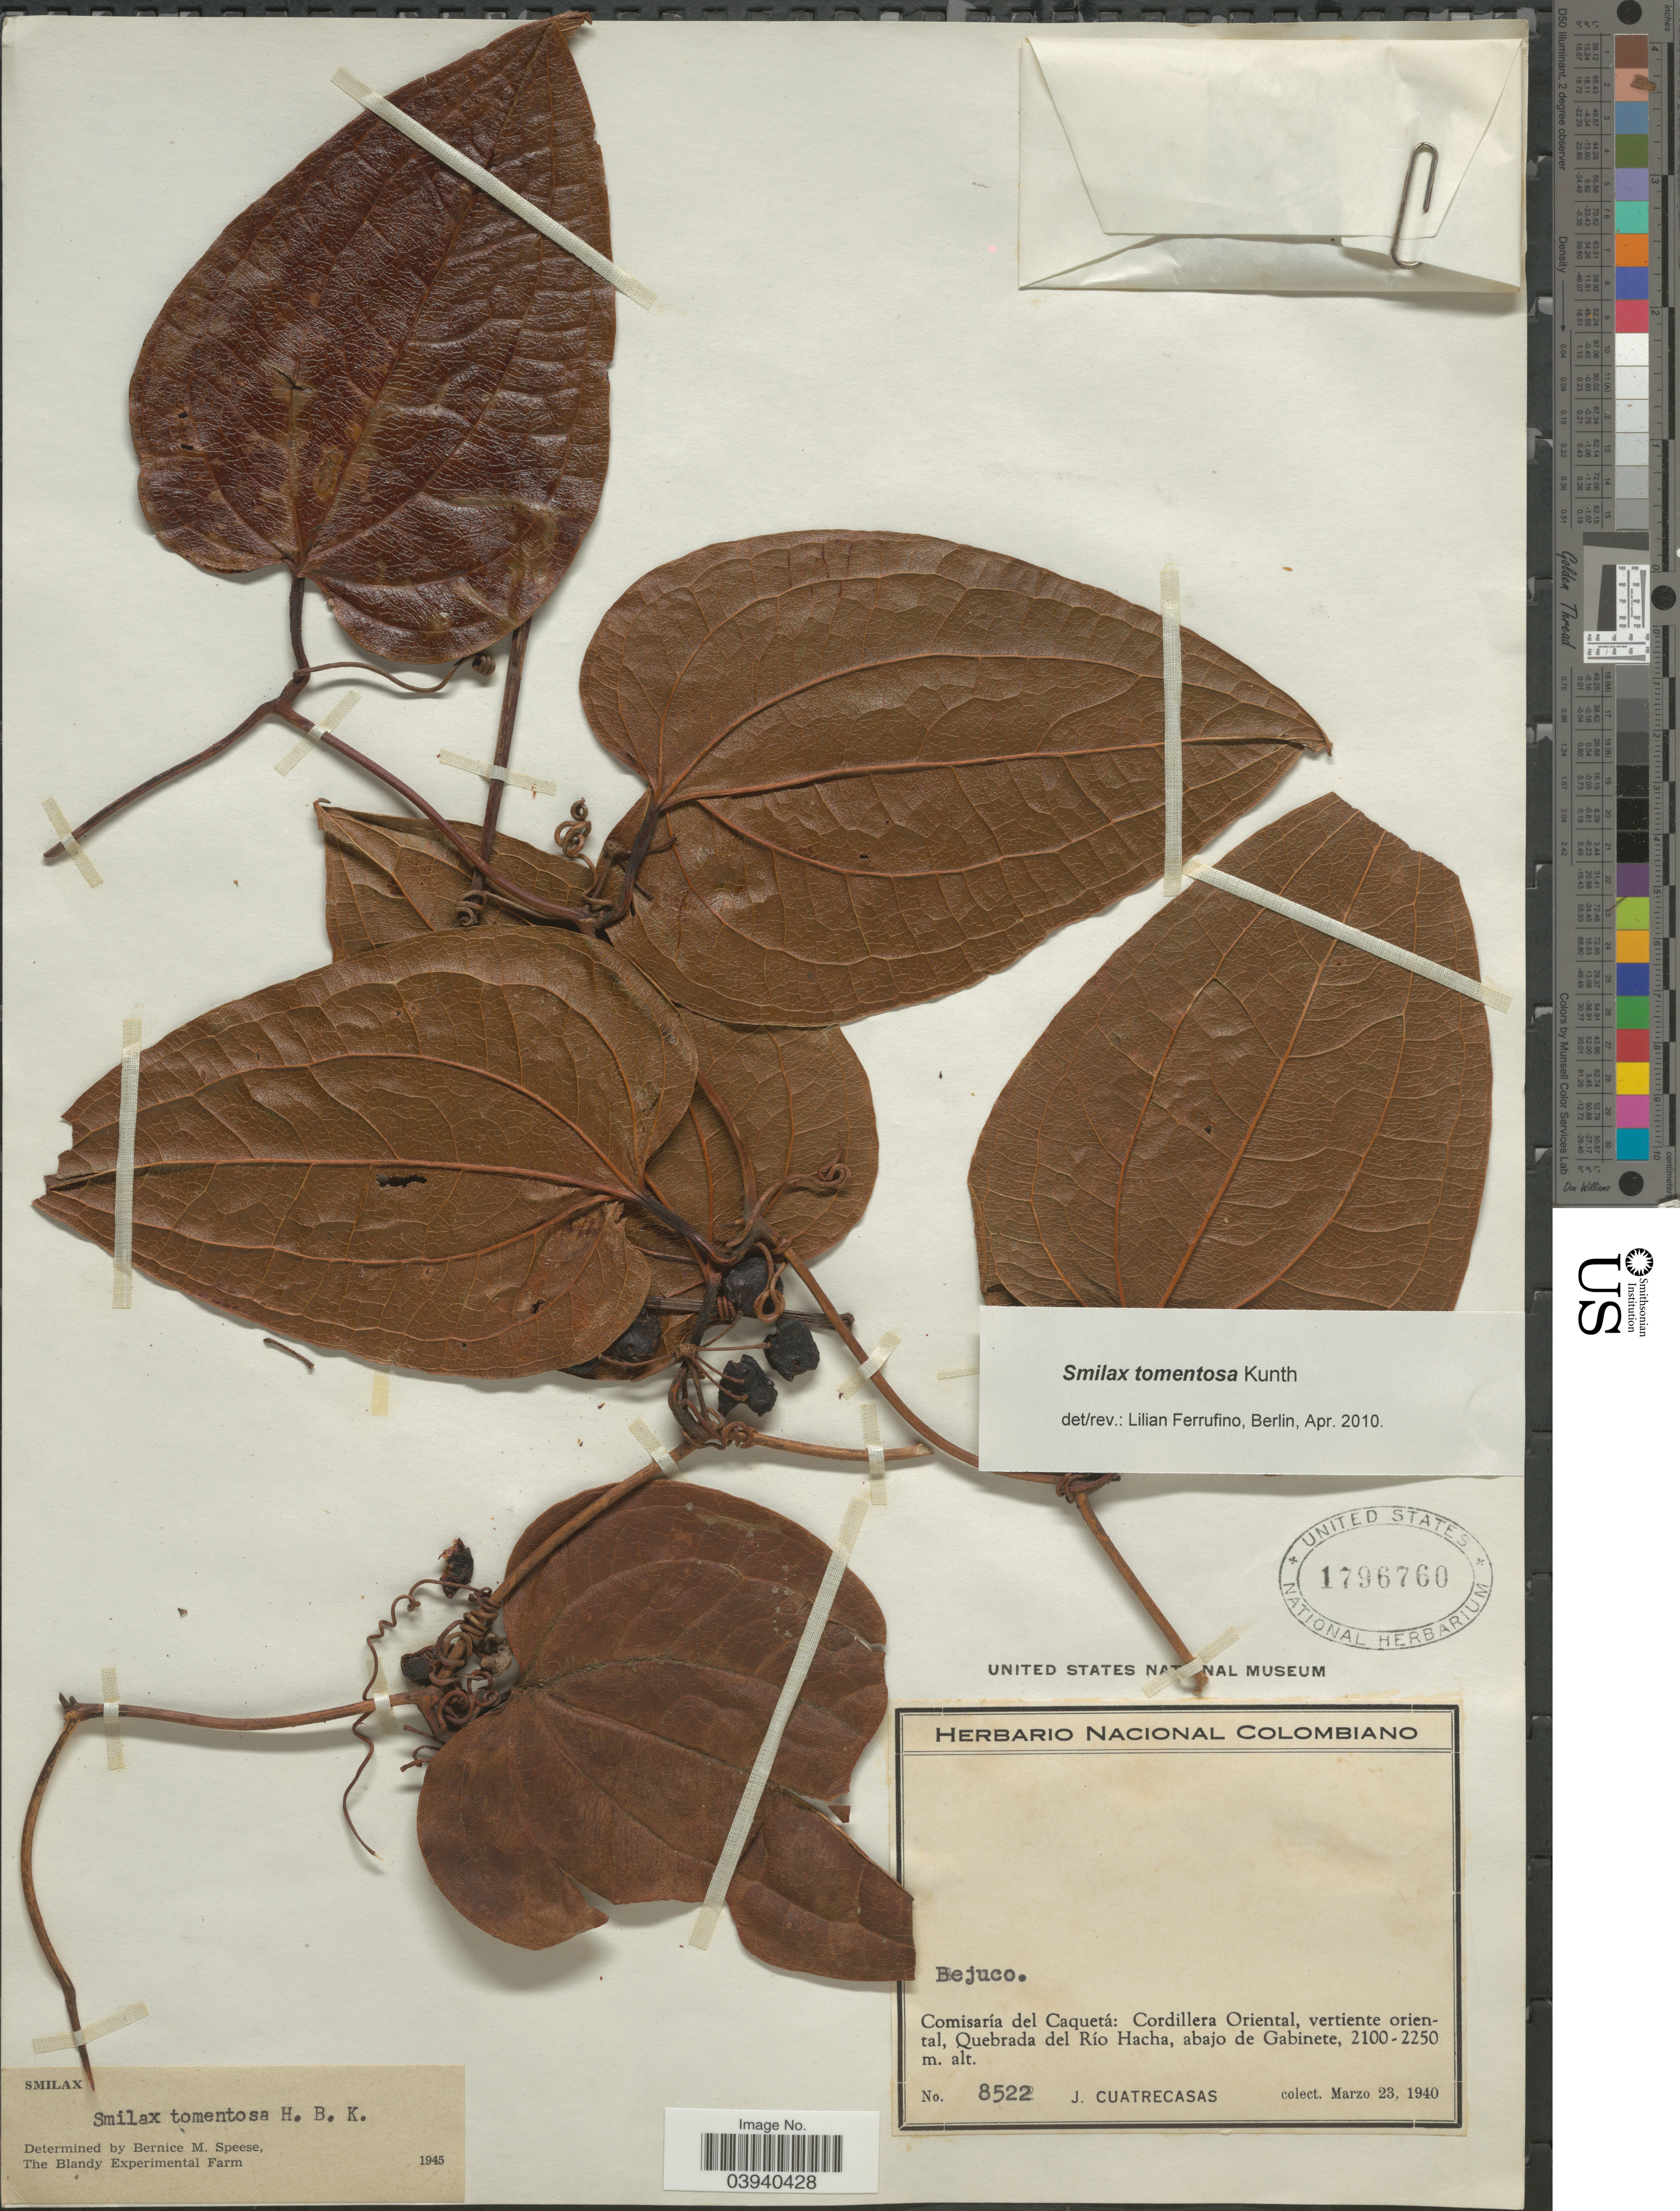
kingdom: Plantae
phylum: Tracheophyta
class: Liliopsida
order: Liliales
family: Smilacaceae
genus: Smilax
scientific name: Smilax tomentosa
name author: Kunth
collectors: J. Cuatrecasas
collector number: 8522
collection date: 1940-03-23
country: Colombia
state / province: Caquetá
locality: Comisaría del Caquetá: Cordillera Oriental, vertiente oriental, Quebrada del Río Hacha, abajo de Gabinete.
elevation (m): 2100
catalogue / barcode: US 1796760